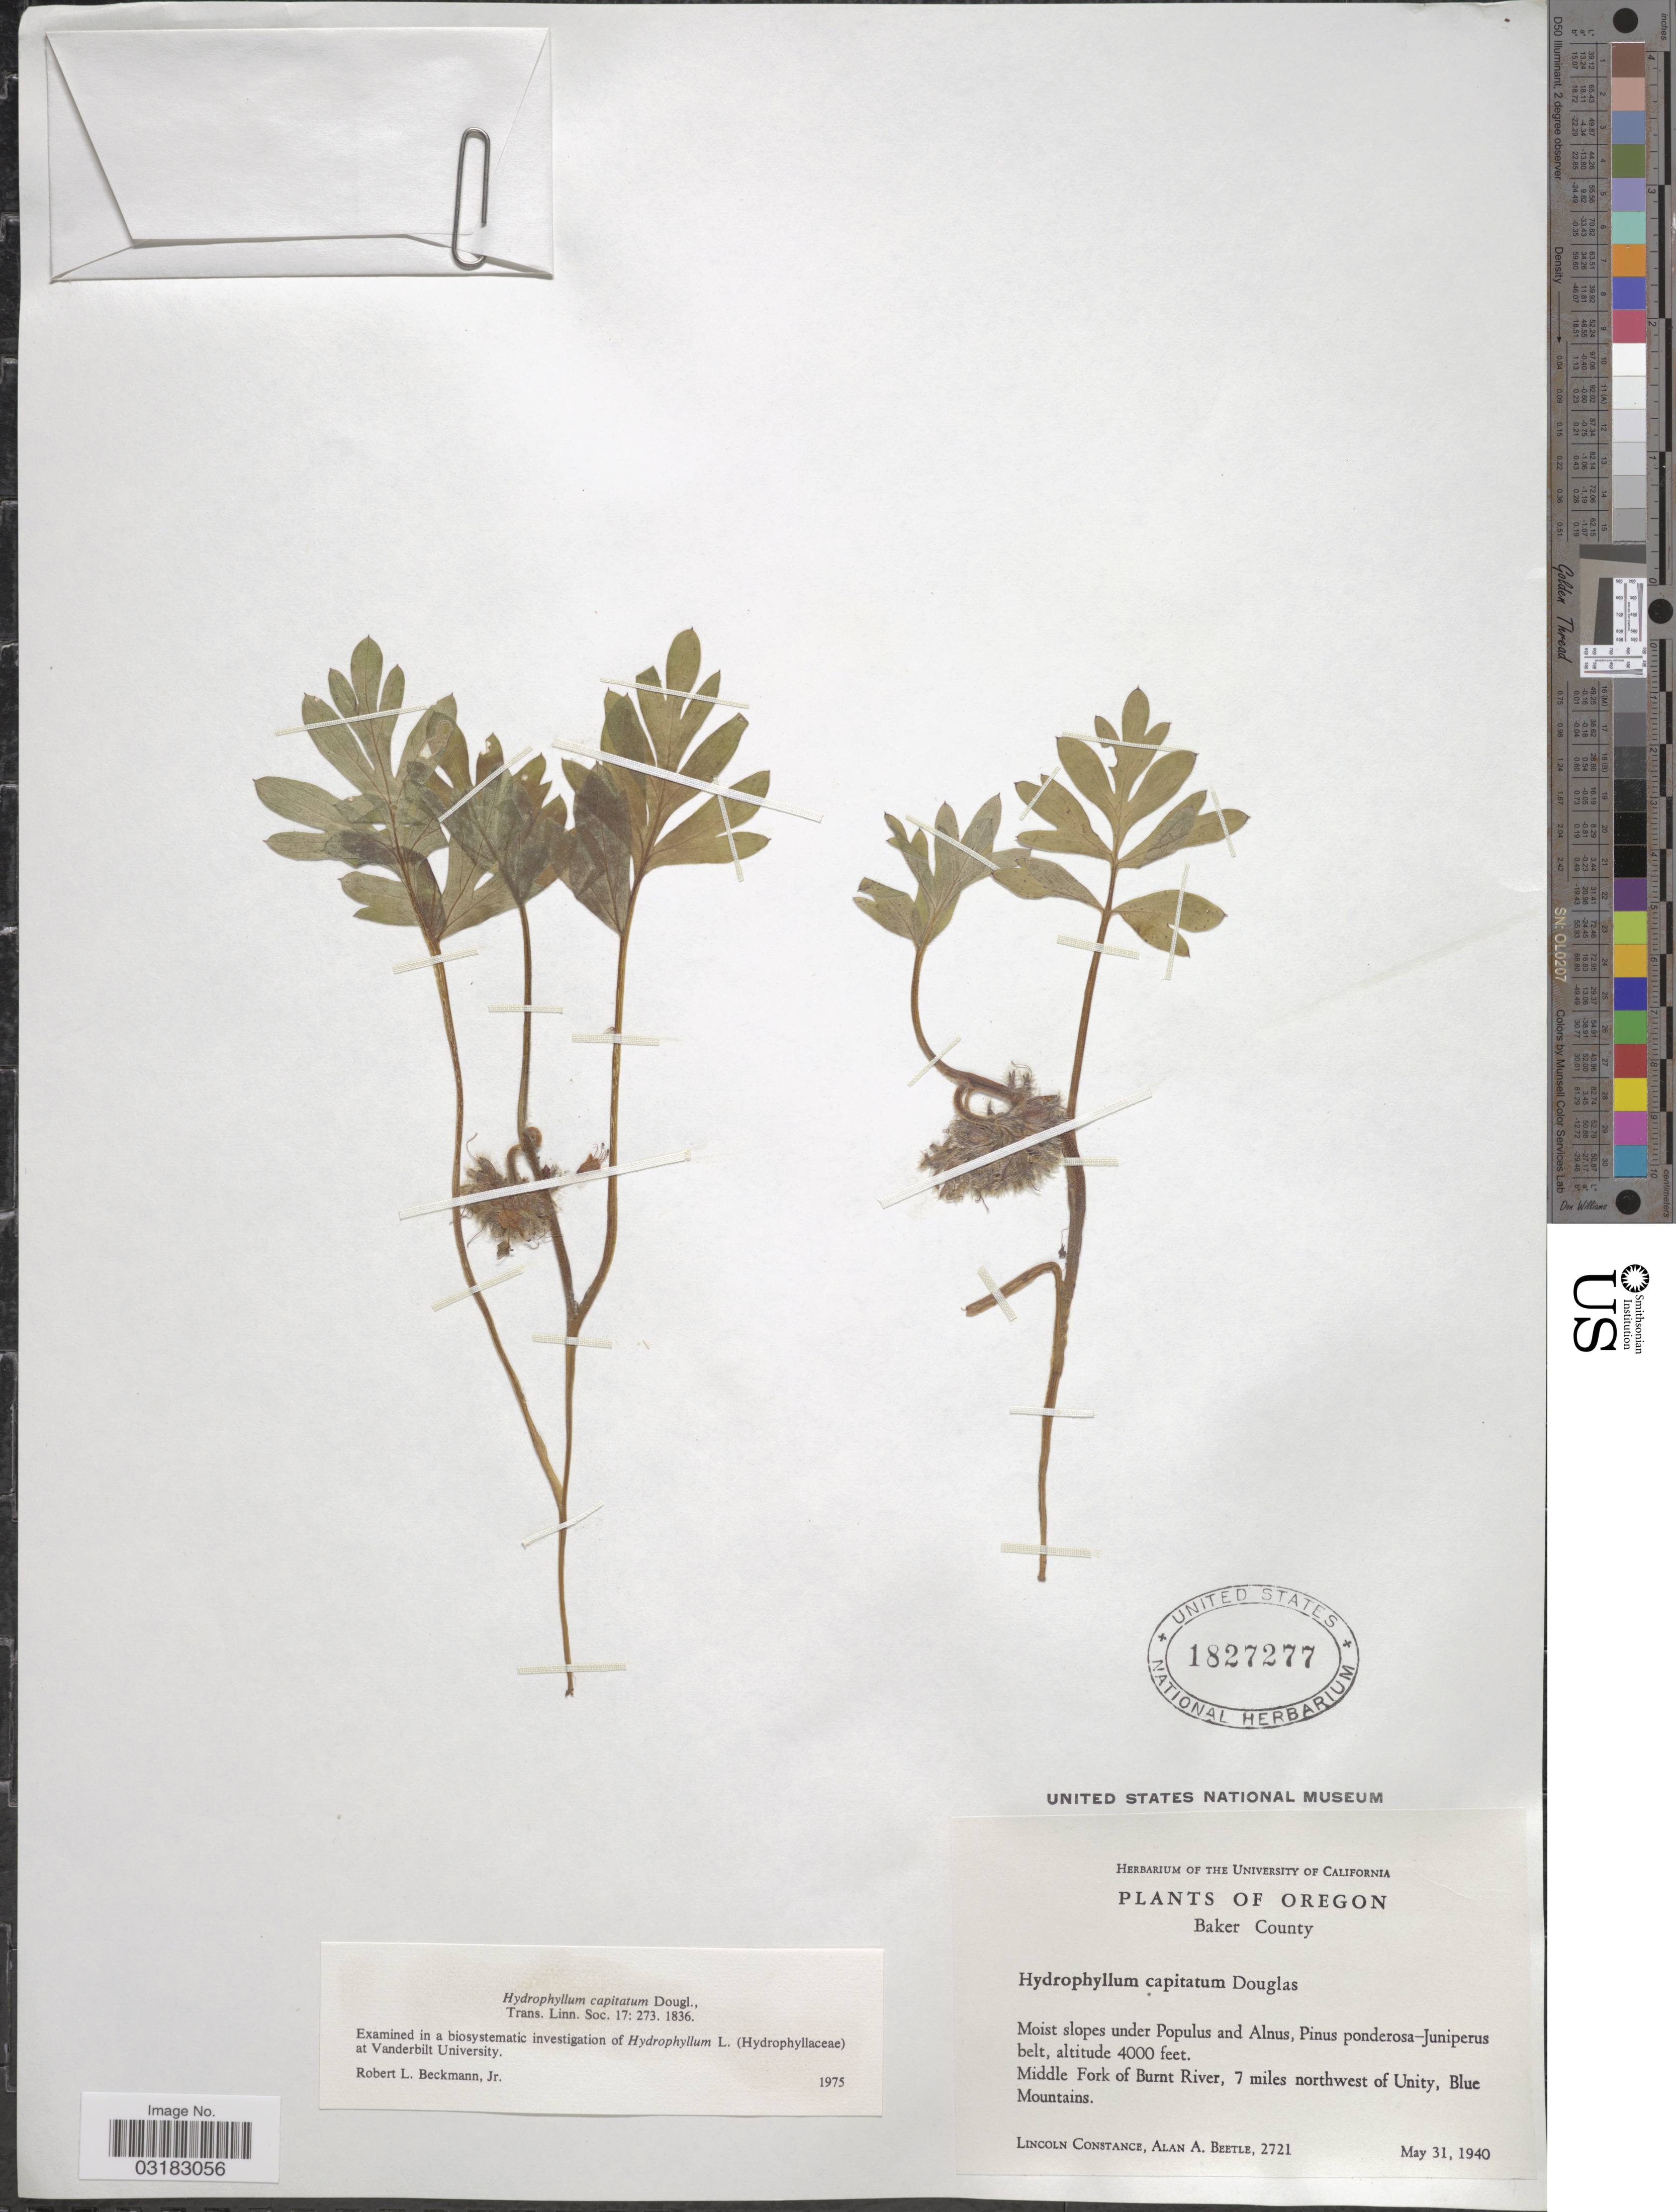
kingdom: Plantae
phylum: Tracheophyta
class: Magnoliopsida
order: Boraginales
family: Hydrophyllaceae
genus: Hydrophyllum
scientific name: Hydrophyllum capitatum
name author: Douglas ex Benth.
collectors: L. Constance & A. A. Beetle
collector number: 2721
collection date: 1940-05-31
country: United States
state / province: Oregon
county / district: Baker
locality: Middle Fork of Burnt River, 7 miles northwest of Unity, Blue Mountains.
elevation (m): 1219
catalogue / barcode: US 1827277